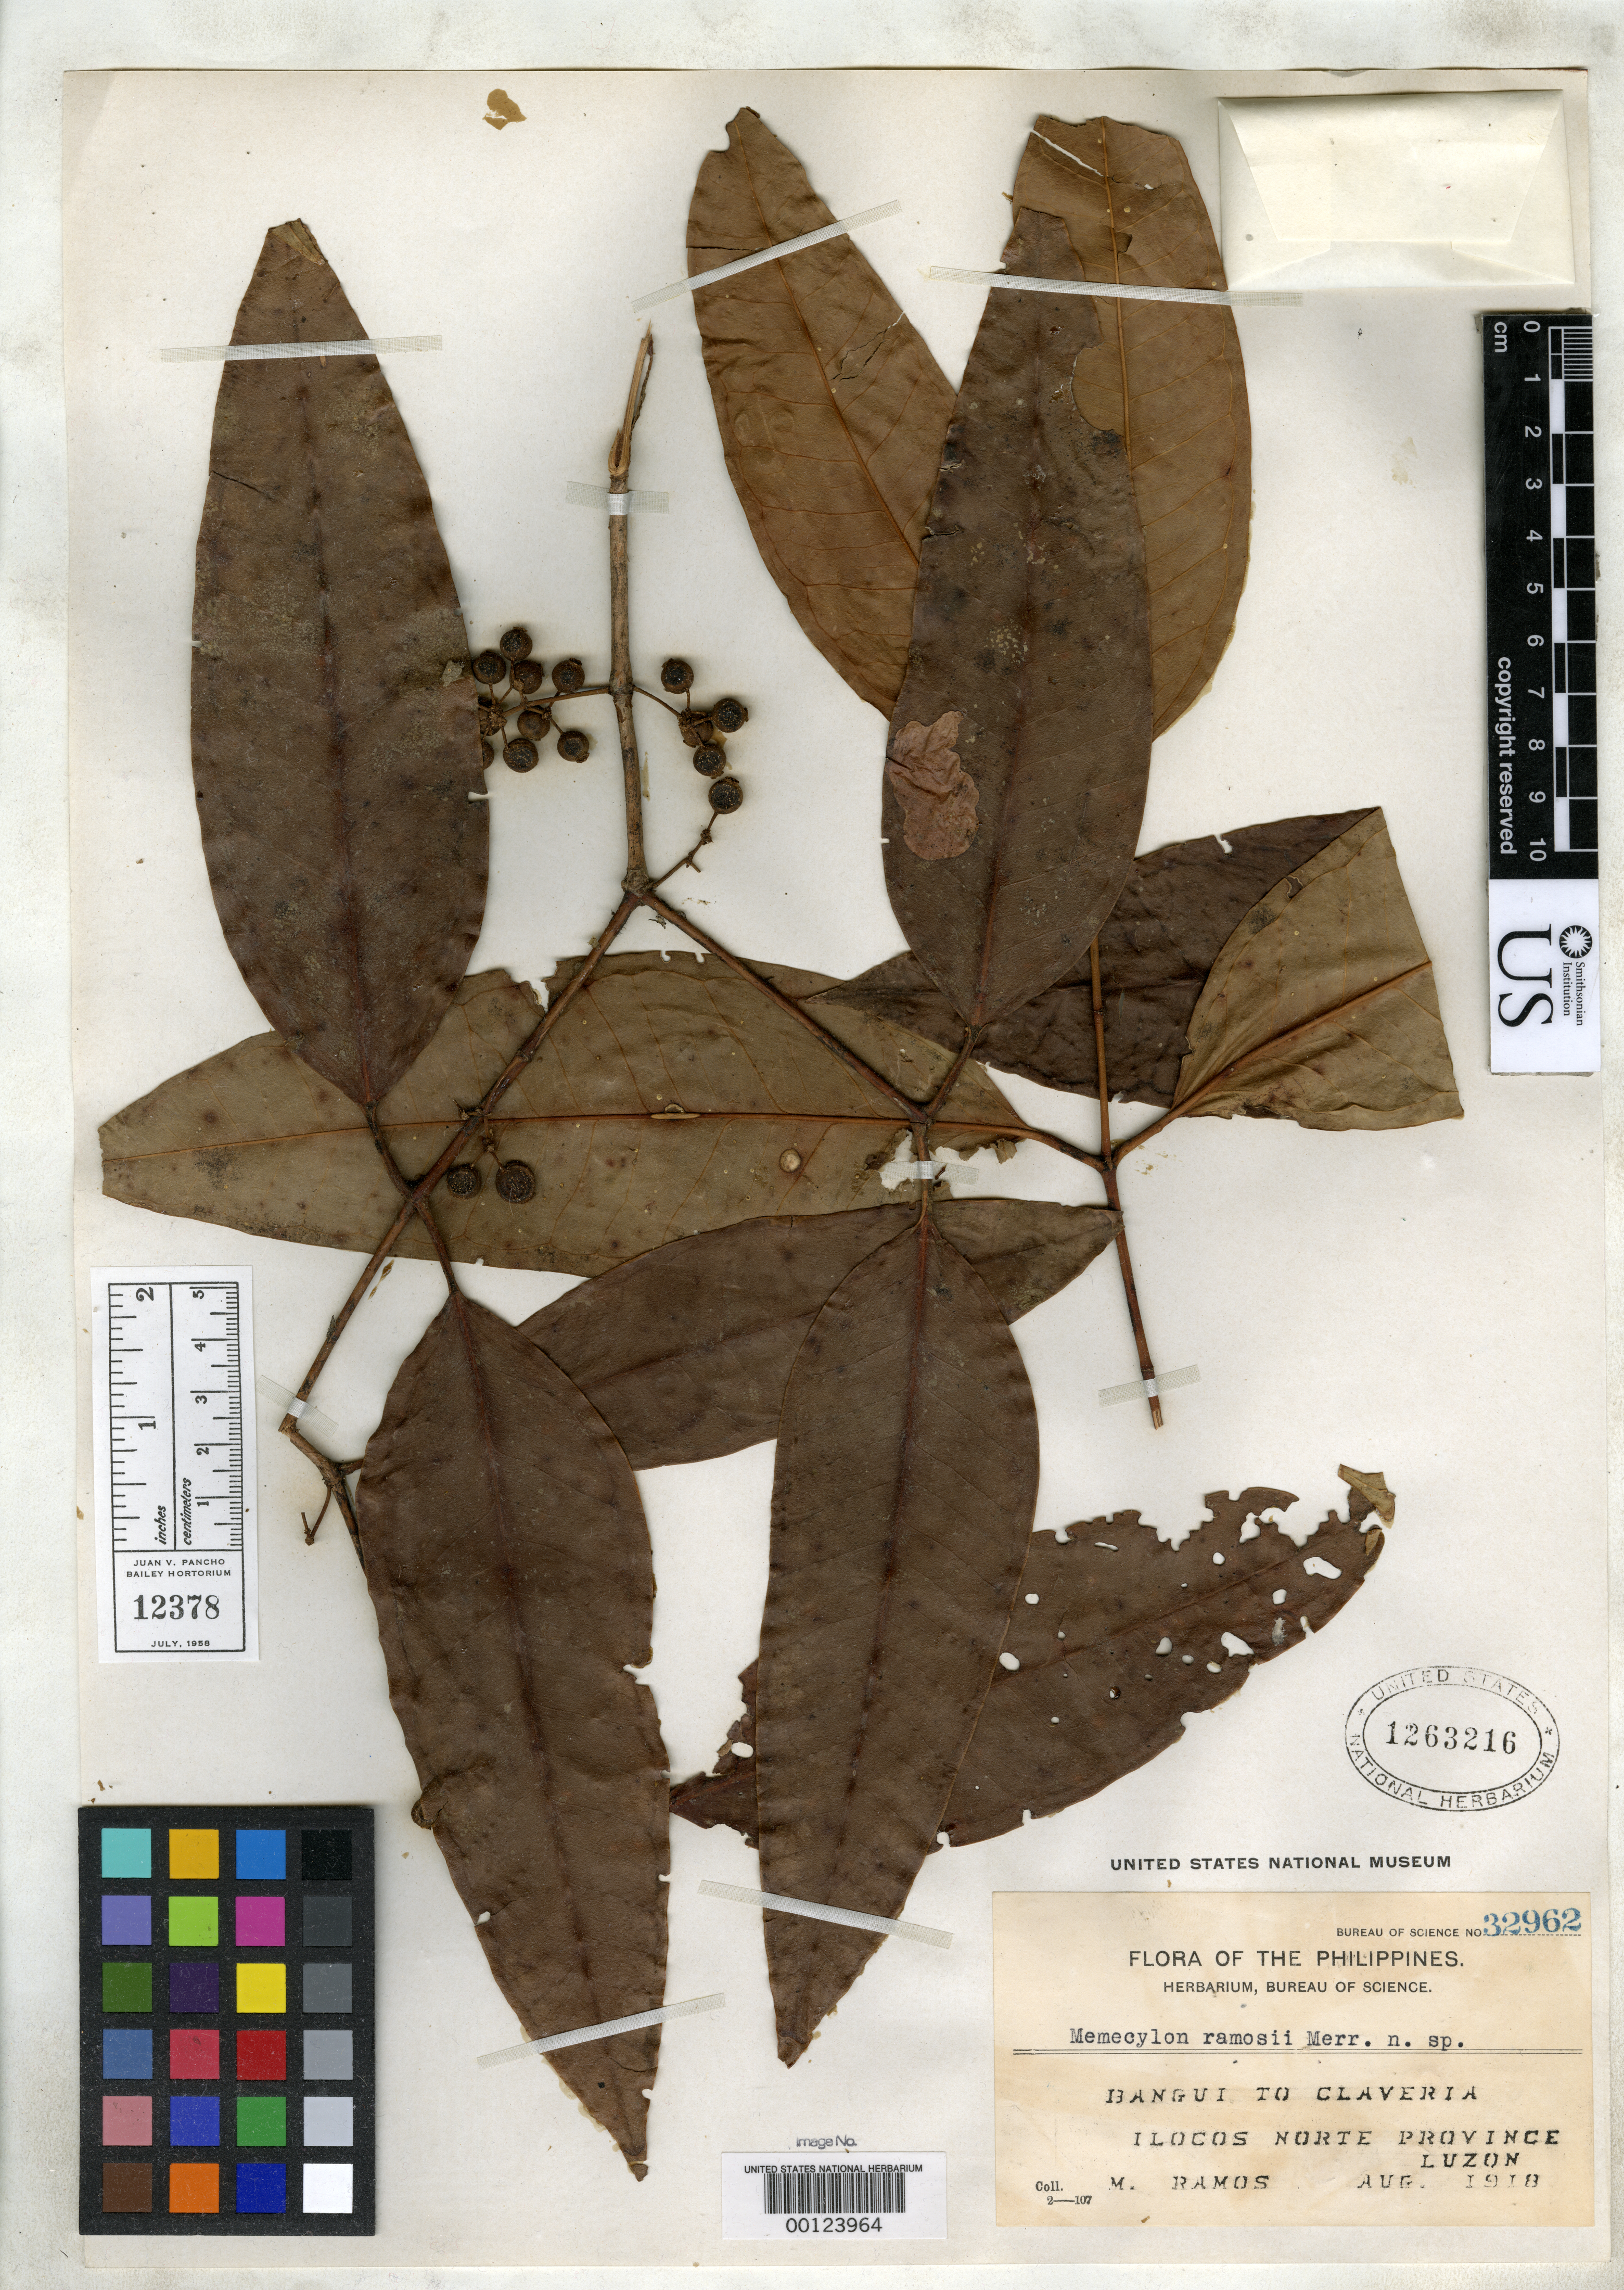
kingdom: Plantae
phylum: Tracheophyta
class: Magnoliopsida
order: Myrtales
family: Melastomataceae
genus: Memecylon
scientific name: Memecylon ramosii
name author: Merr.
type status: Isotype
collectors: M. Ramos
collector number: Bur. Sci. 32962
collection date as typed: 29 Aug 1918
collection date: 1918-08-29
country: Philippines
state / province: Ilocos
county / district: Ilocos Norte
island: Luzon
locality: Between Bangui & Claveria.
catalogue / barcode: US 1263216